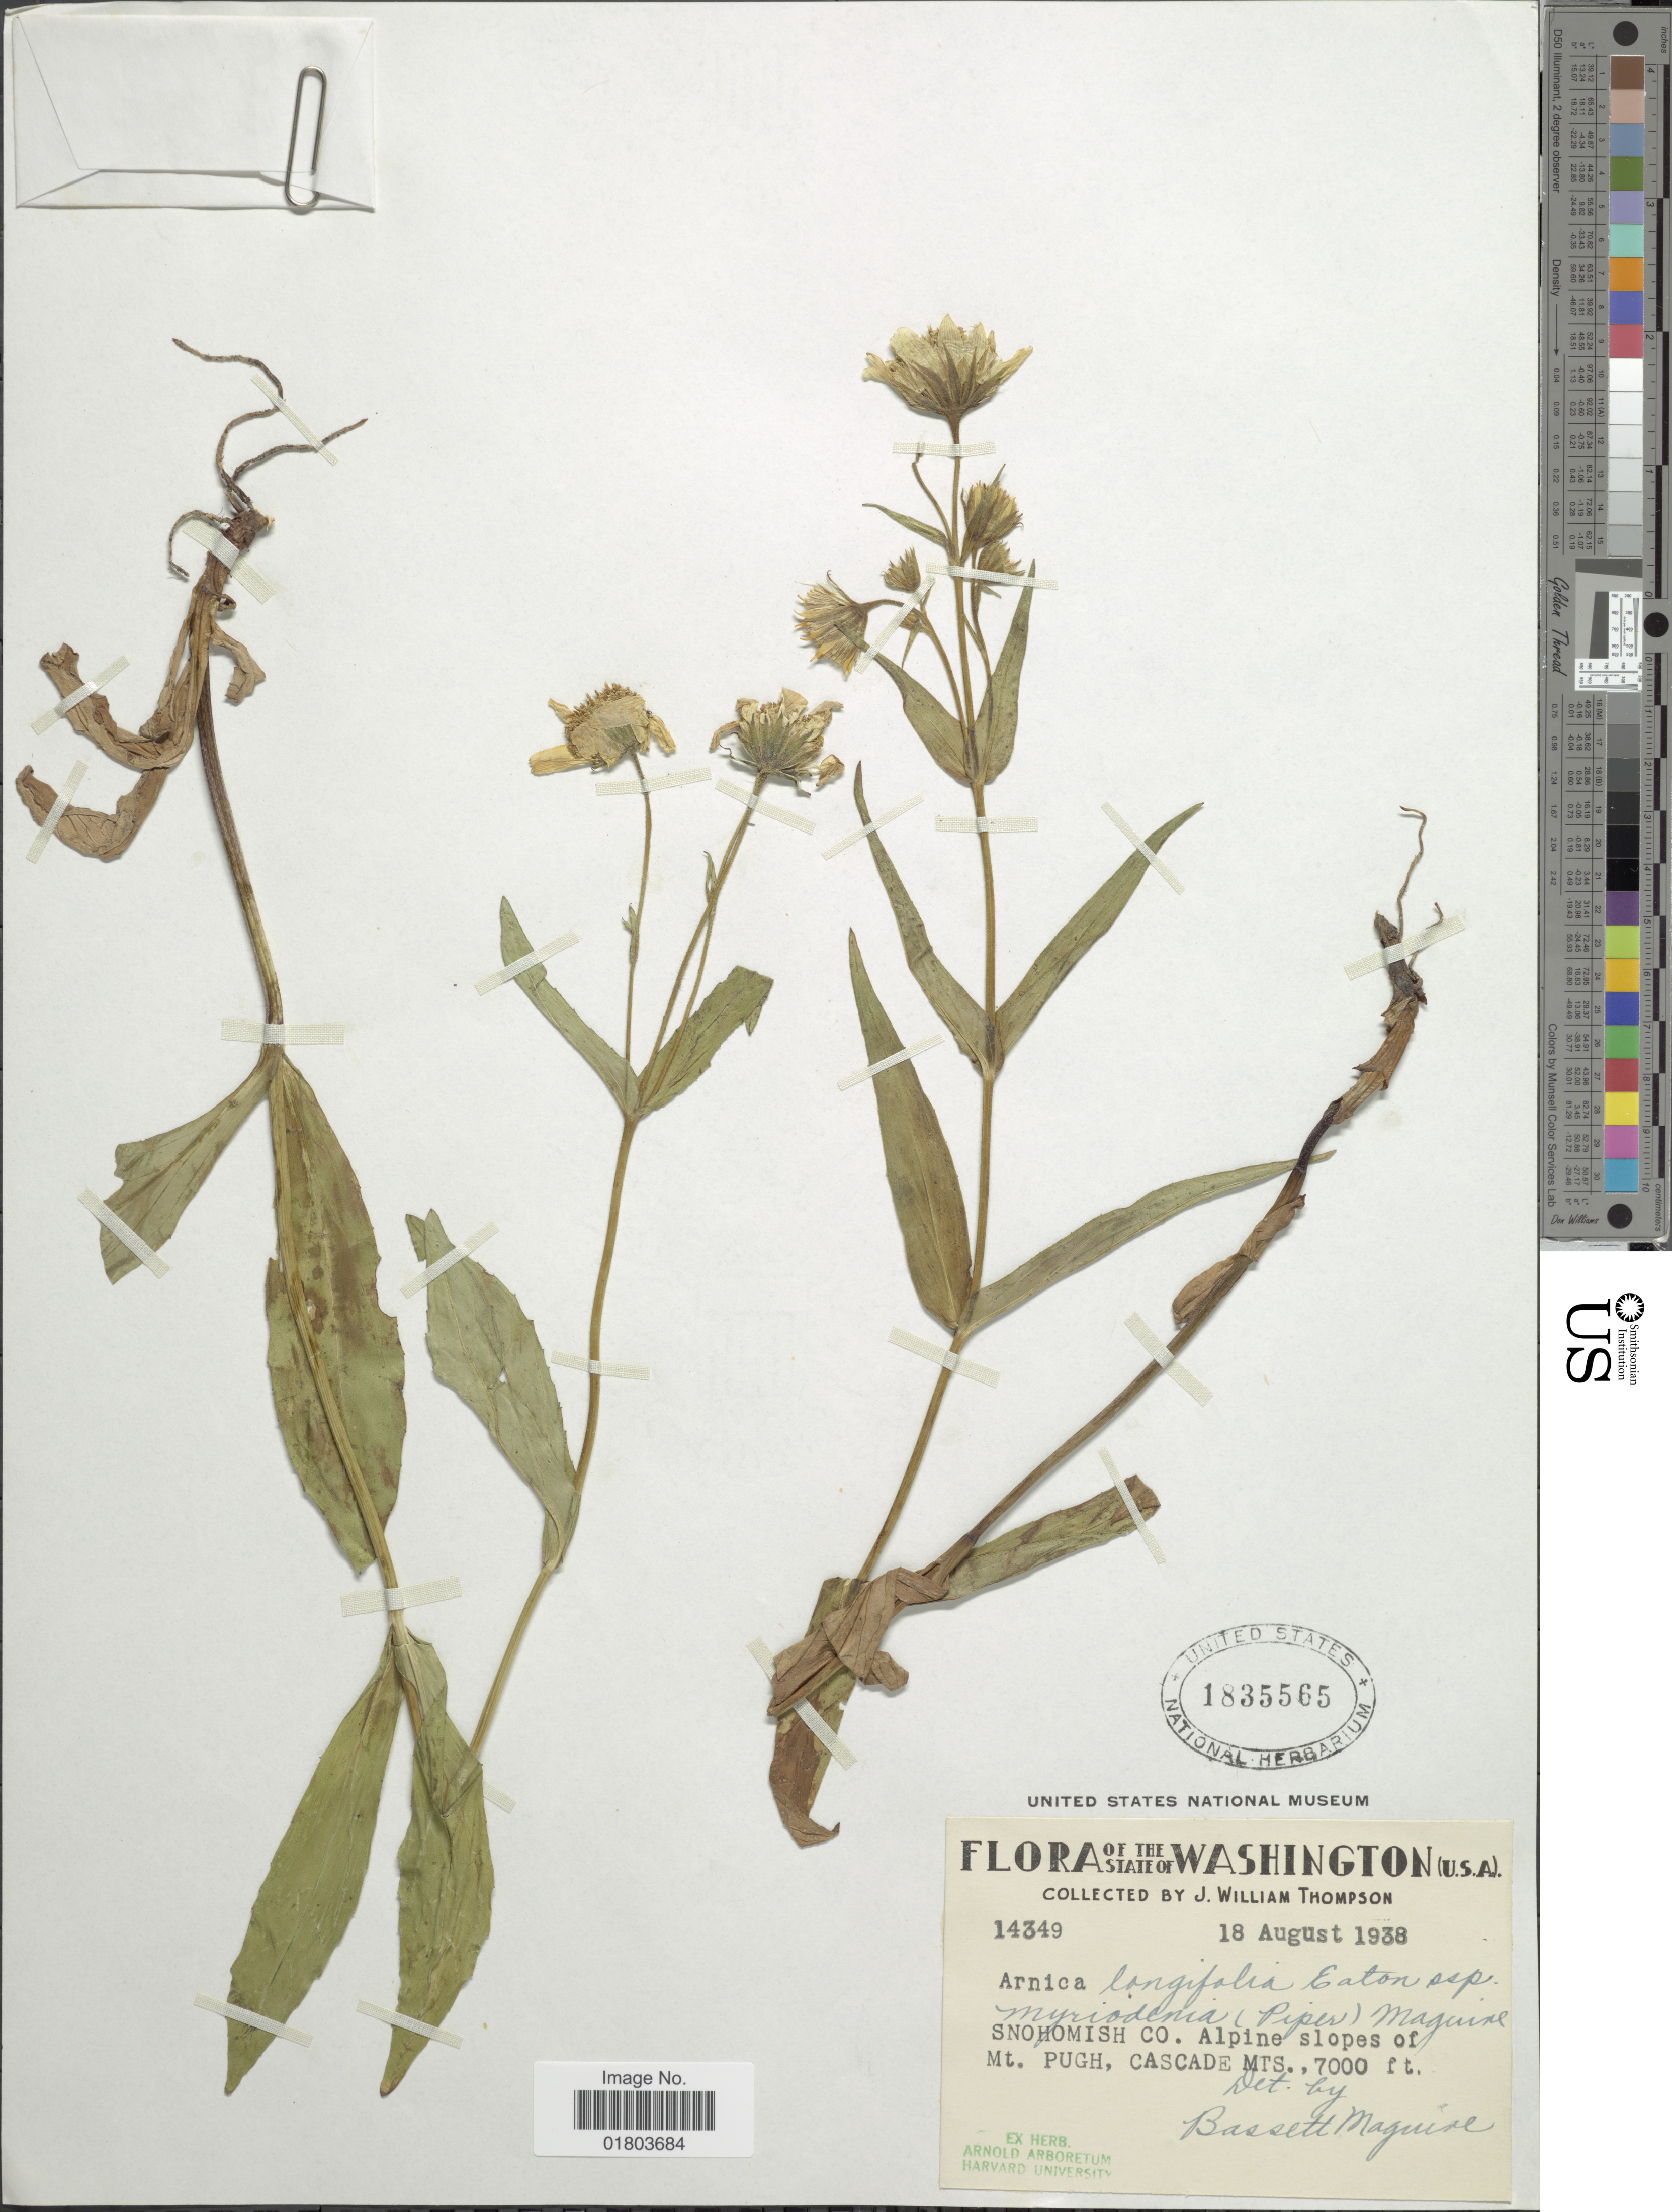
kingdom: Plantae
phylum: Tracheophyta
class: Magnoliopsida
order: Asterales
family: Asteraceae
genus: Arnica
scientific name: Arnica longifolia subsp. myriadenia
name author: (Piper) Maguire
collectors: J. W. Thompson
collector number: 14349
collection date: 1938-08-18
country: United States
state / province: Washington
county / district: Snohomish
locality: Snohomish Co. alpine slopes of Mt Pugh, Cascade Mts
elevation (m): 2134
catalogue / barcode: US 1835565